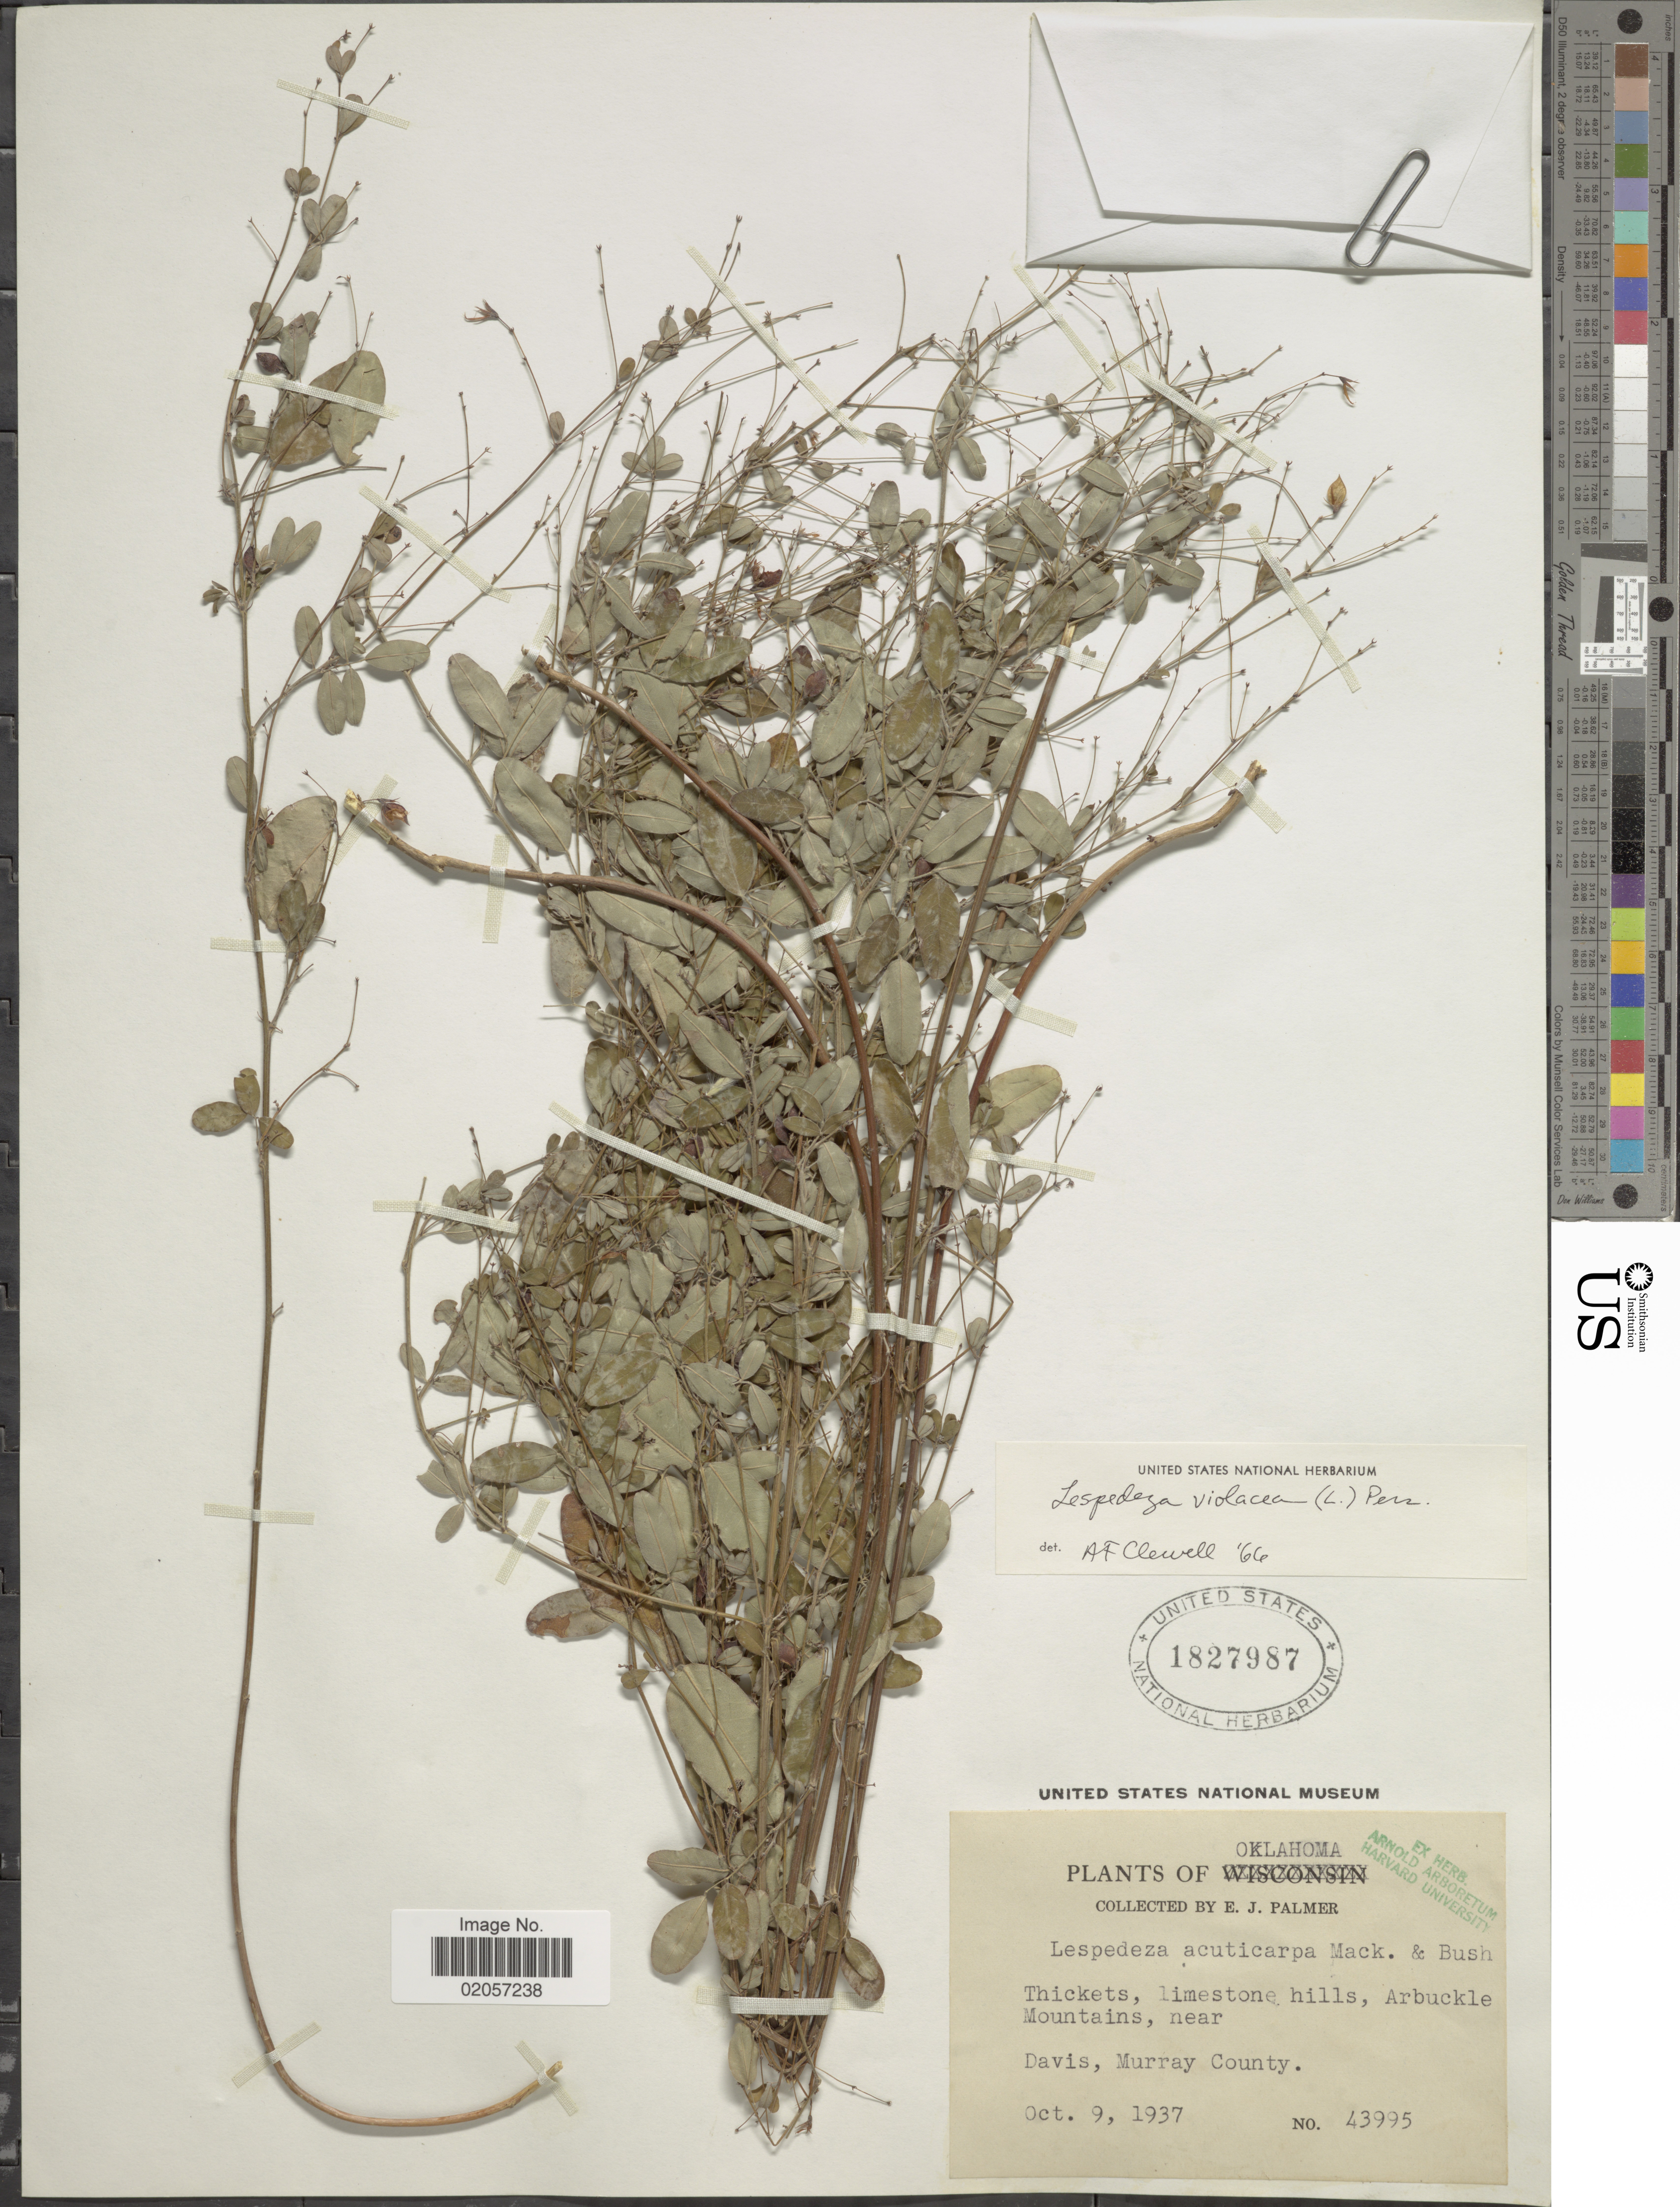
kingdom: Plantae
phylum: Tracheophyta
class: Magnoliopsida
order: Fabales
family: Fabaceae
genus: Lespedeza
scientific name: Lespedeza violacea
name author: (L.) Pers.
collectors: E. J. Palmer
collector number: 43995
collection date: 1937-10-09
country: United States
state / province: Oklahoma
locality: Oklahoma. Thickets, limestone hills, Arbuckle Mountains, near, Davis, Murray County.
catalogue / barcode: US 1827987